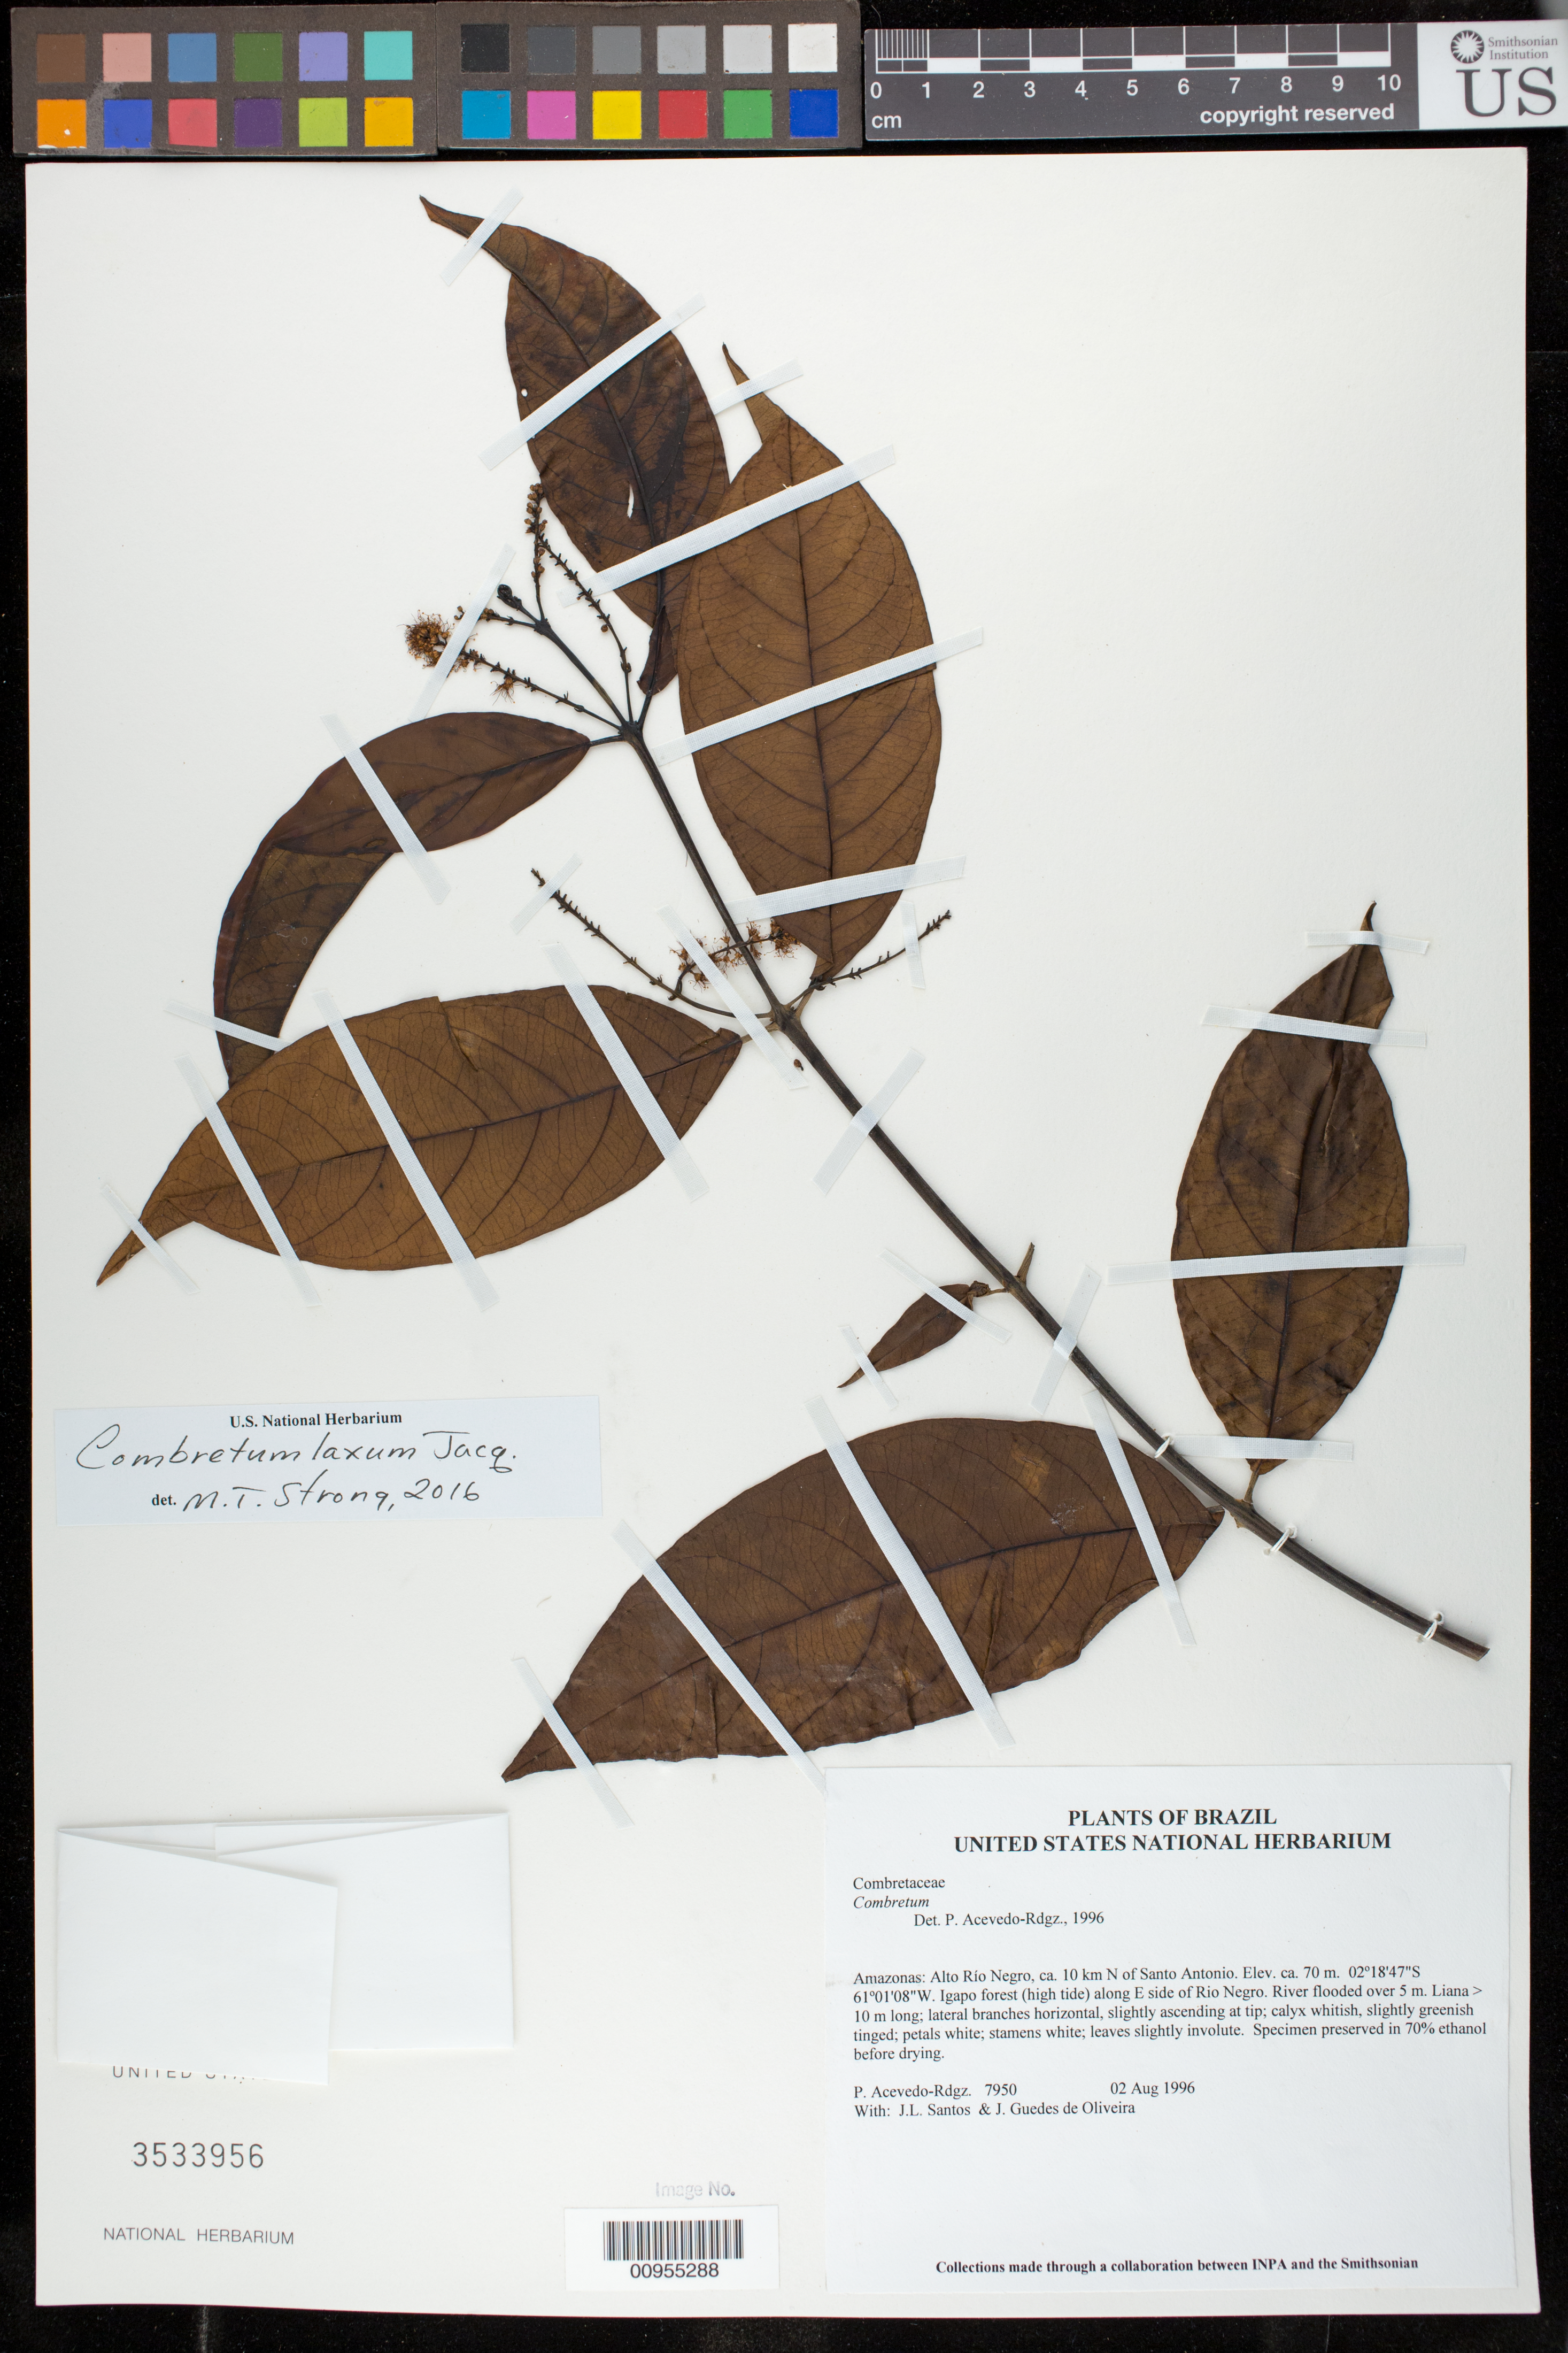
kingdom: Plantae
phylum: Tracheophyta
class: Magnoliopsida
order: Myrtales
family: Combretaceae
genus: Combretum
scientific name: Combretum laxum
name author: Jacq.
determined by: Strong, M. T., (US), Smithsonian Institution - National Museum of Natural History (UNITED STATES)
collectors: P. Acevedo-Rodr., J. L. Santos & J. Guedes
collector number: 7950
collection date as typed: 02 Aug 1996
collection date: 1996-08-02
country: Brazil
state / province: Amazonas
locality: Amazonas: Alto Río Negro, ca. 10 km N of Santo Antonio.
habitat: Igapo forest (high tide) along E side of Rio Negro. River flooded over 5 m.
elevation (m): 70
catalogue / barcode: US 3533956